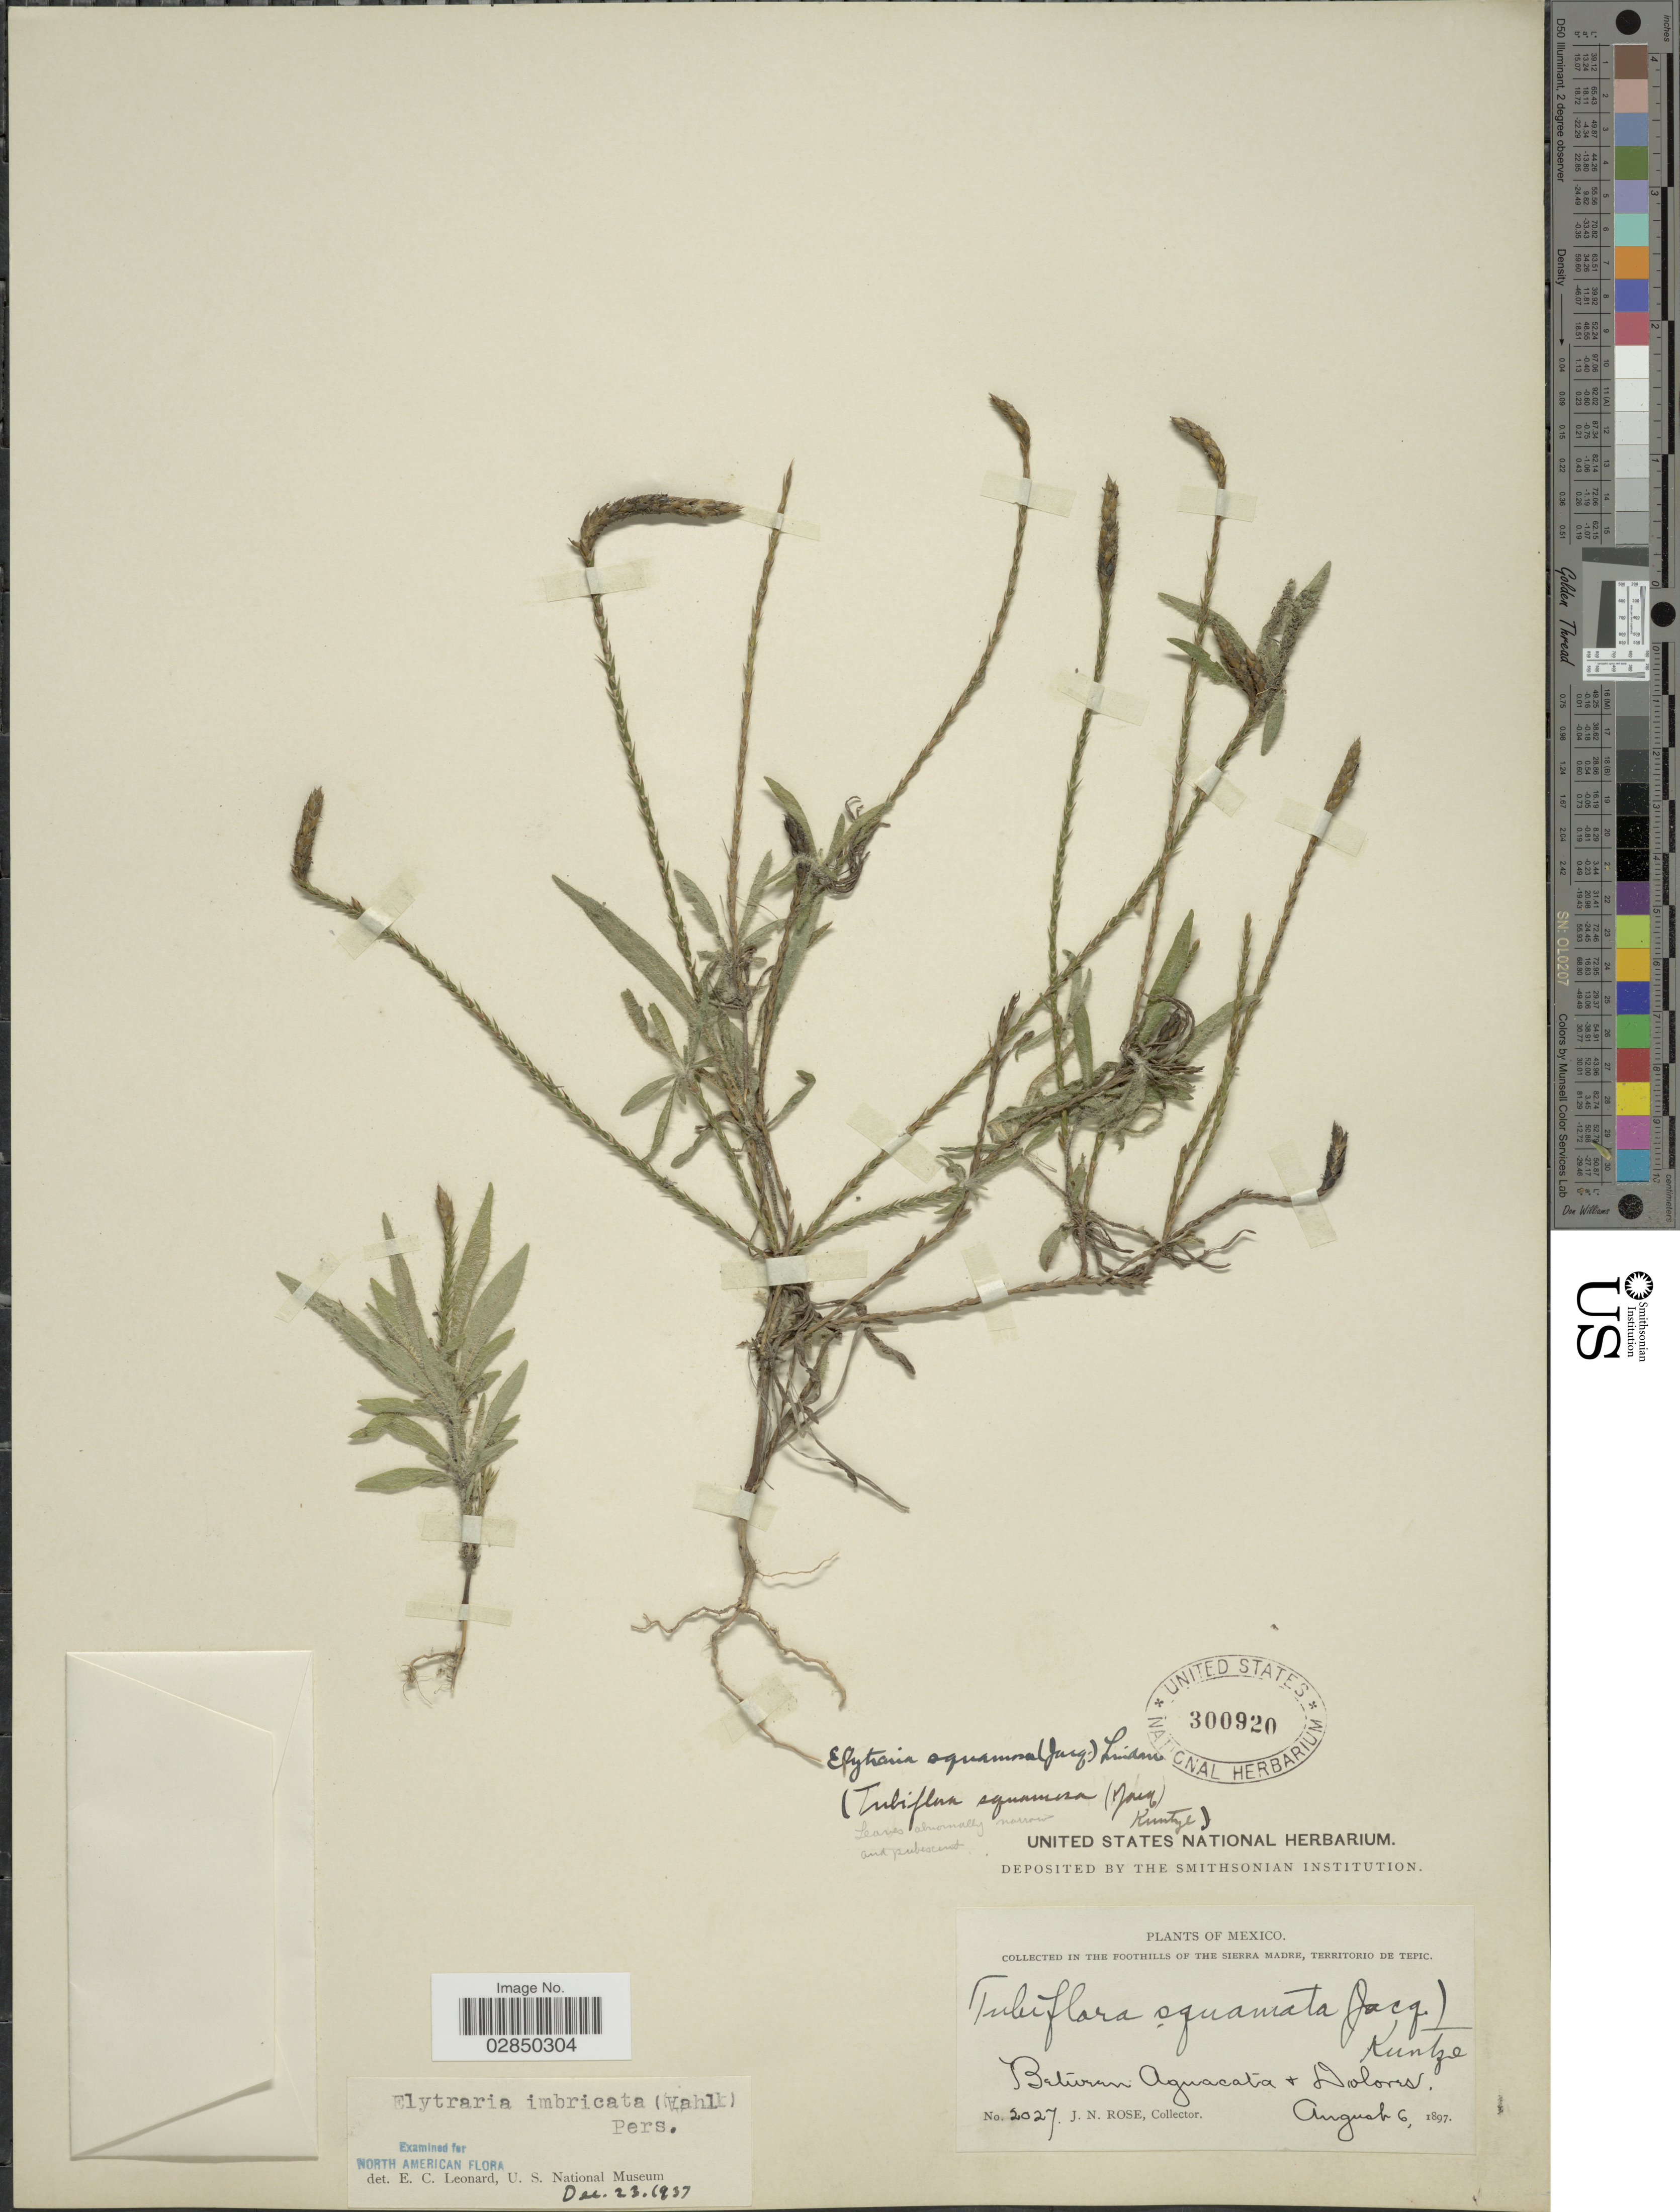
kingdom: Plantae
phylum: Tracheophyta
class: Magnoliopsida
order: Lamiales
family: Acanthaceae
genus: Elytraria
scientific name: Elytraria imbricata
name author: (Vahl) Pers.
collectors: J. N. Rose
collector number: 2027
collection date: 1897-08-06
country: Mexico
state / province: Nayarit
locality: In the Foothills of the Sierra Madre, Territorio de Tepic. Between Aguacata & Dolores.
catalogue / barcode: US 300920